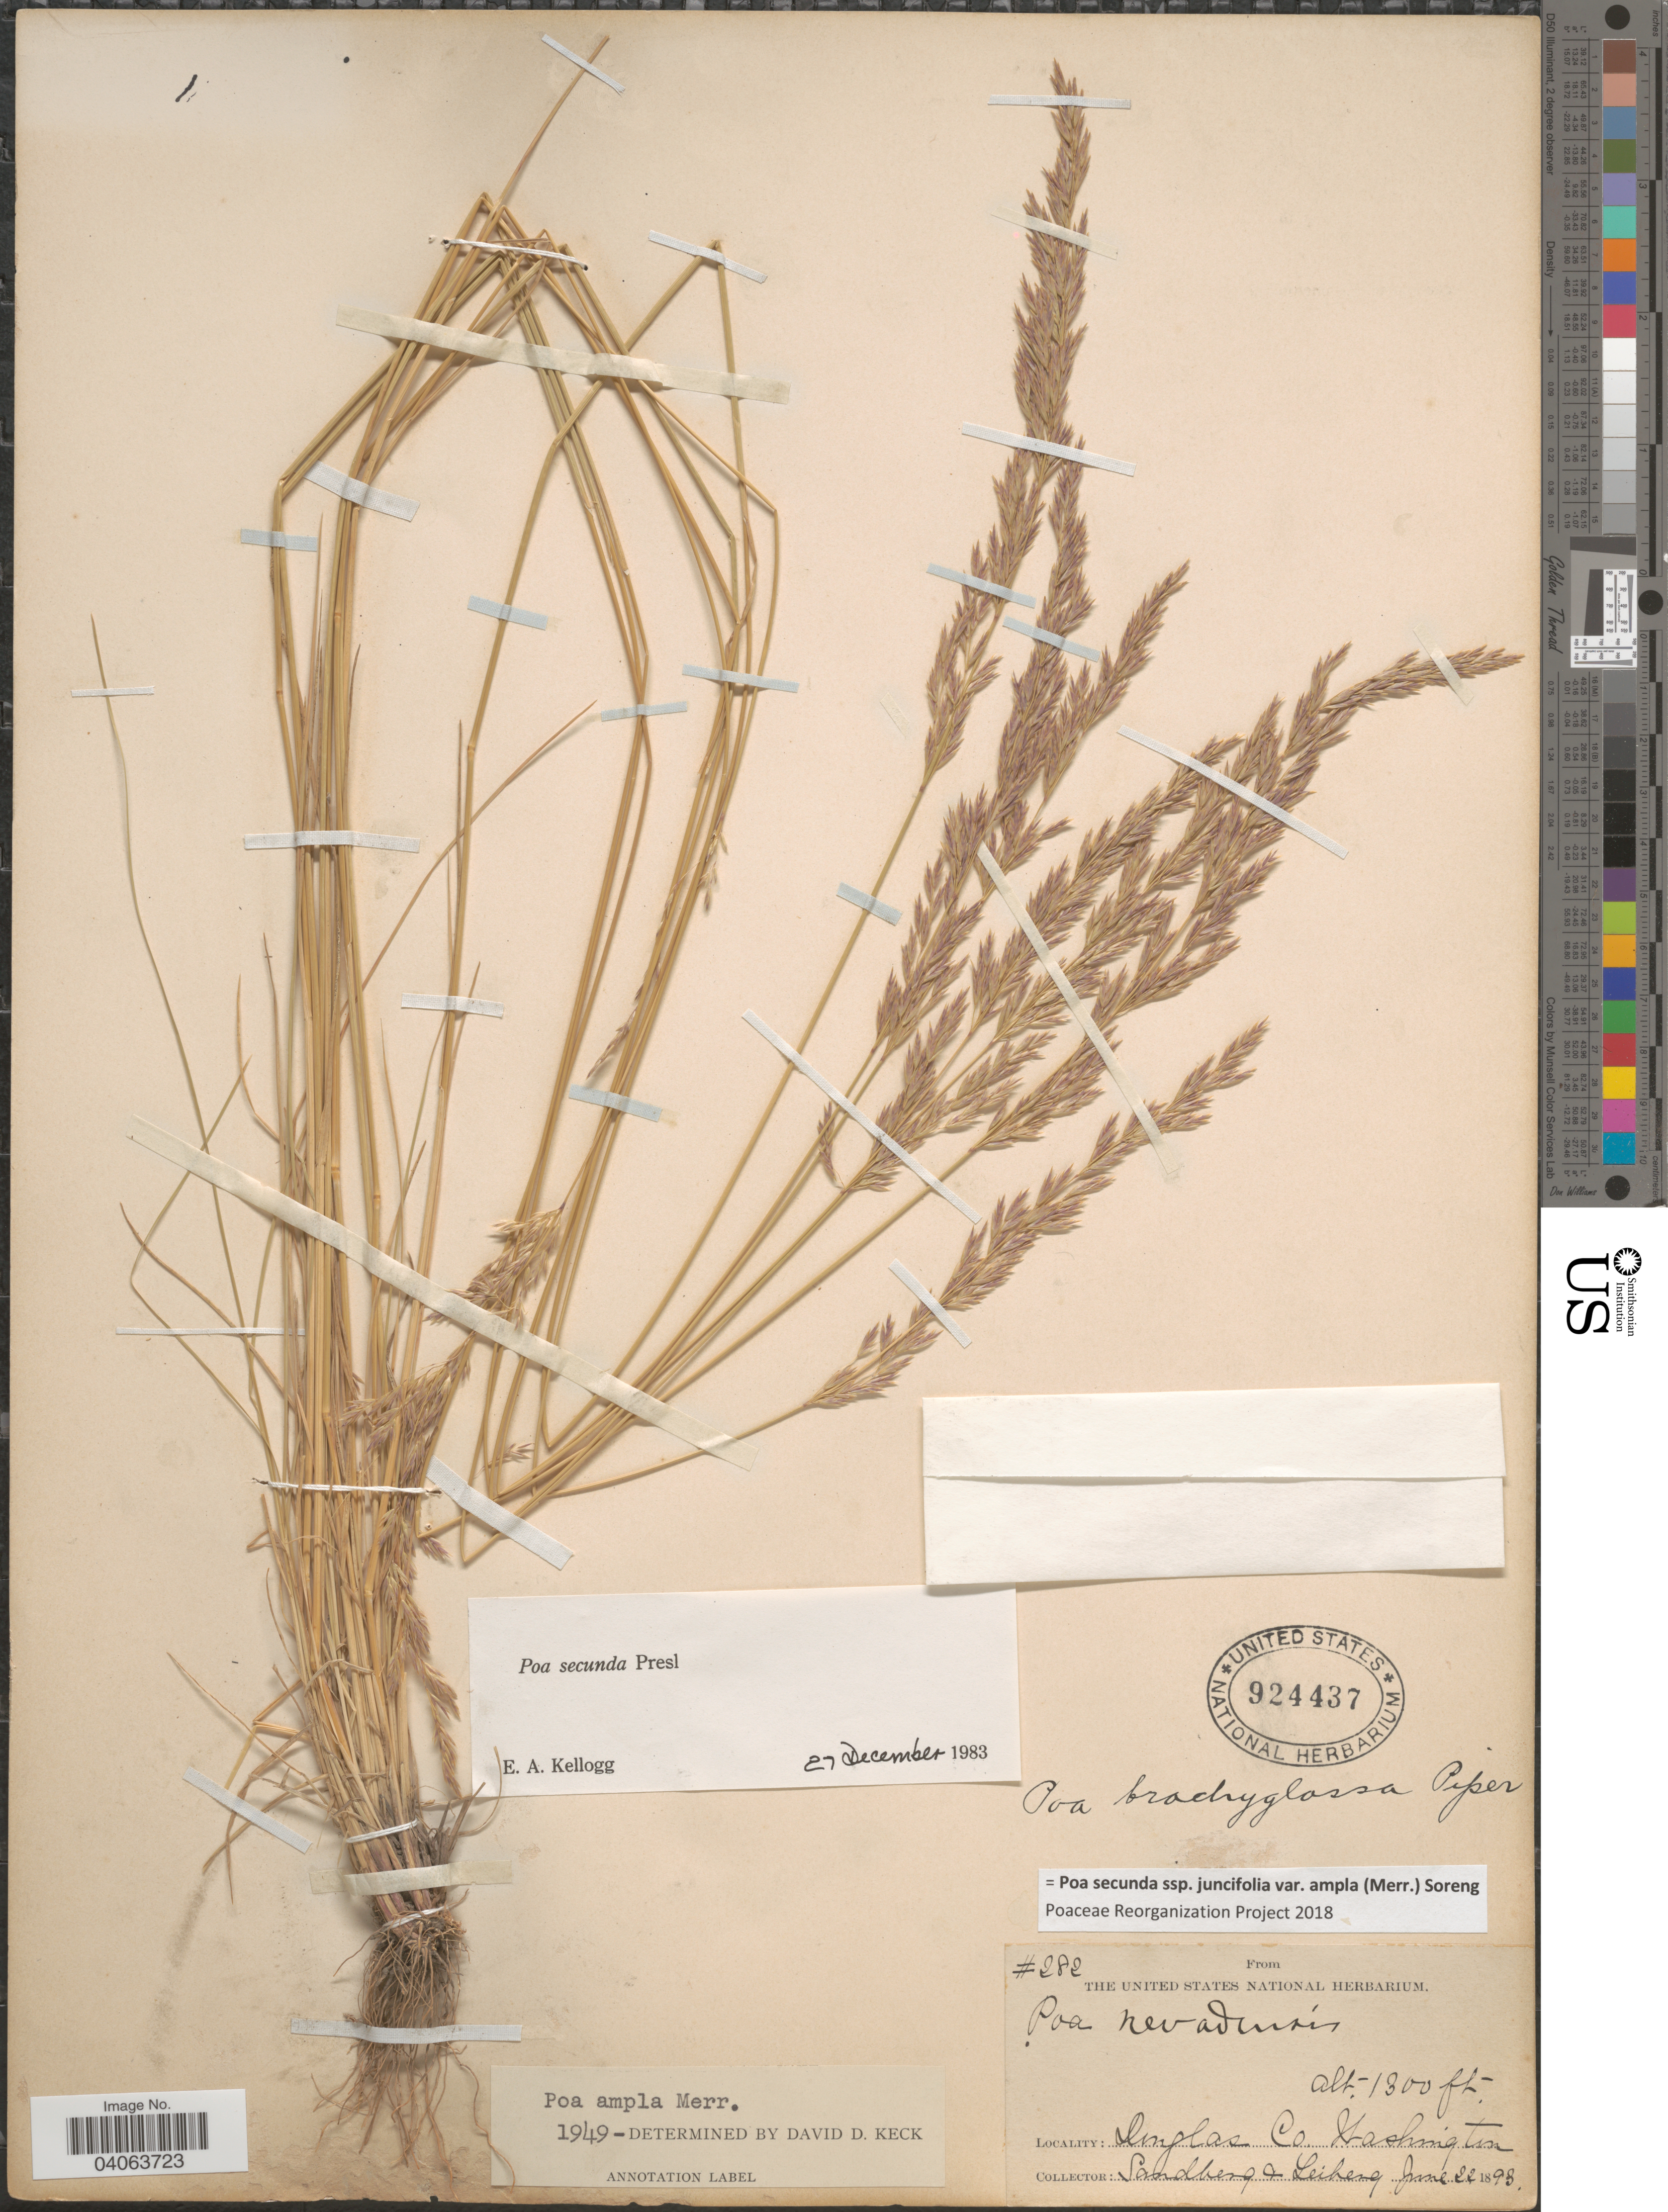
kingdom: Plantae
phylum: Tracheophyta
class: Liliopsida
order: Poales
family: Poaceae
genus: Poa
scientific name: Poa secunda subsp. juncifolia var. ampla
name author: (Merr.) Soreng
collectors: Sandberg & -. Leiberg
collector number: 282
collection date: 1893-06-22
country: United States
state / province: Washington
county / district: Douglas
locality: Douglas Co.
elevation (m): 396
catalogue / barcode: US 924437